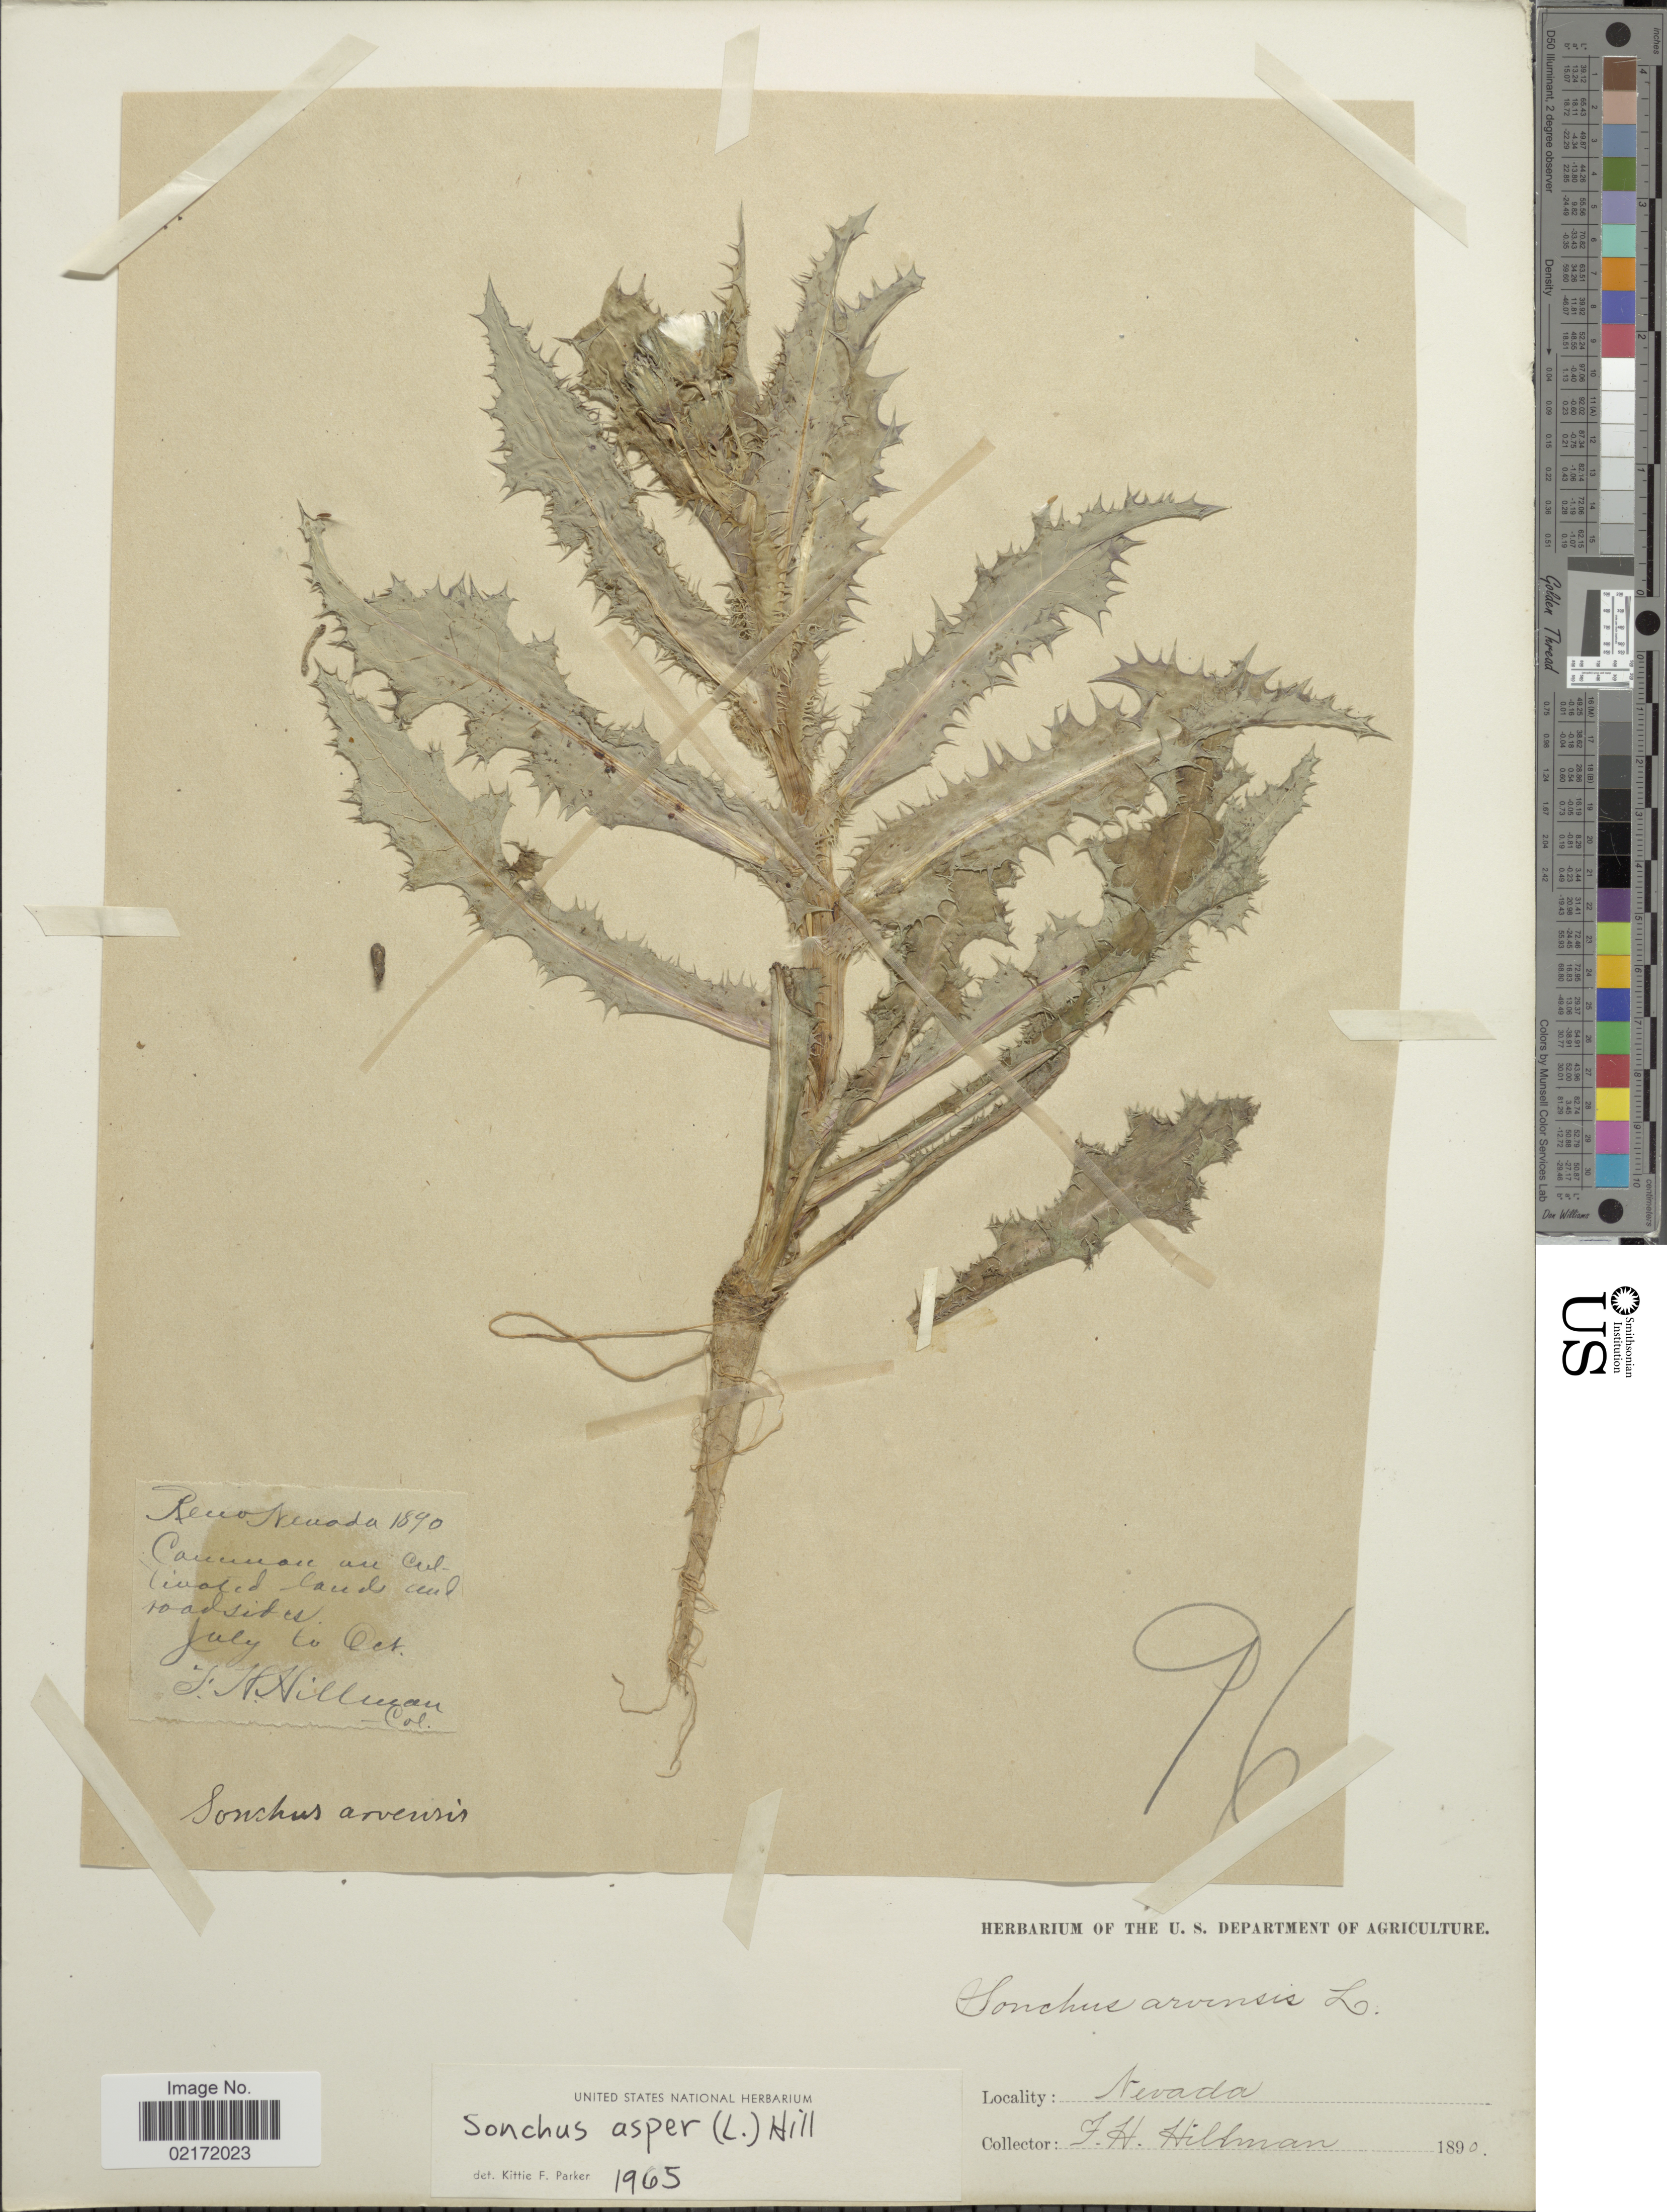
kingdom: Plantae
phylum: Tracheophyta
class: Magnoliopsida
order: Asterales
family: Asteraceae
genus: Sonchus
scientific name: Sonchus asper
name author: (L.) Hill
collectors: F. Hillman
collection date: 1890-07/1890-10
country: United States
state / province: Nevada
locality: Common in cultivated lands and roadsides.